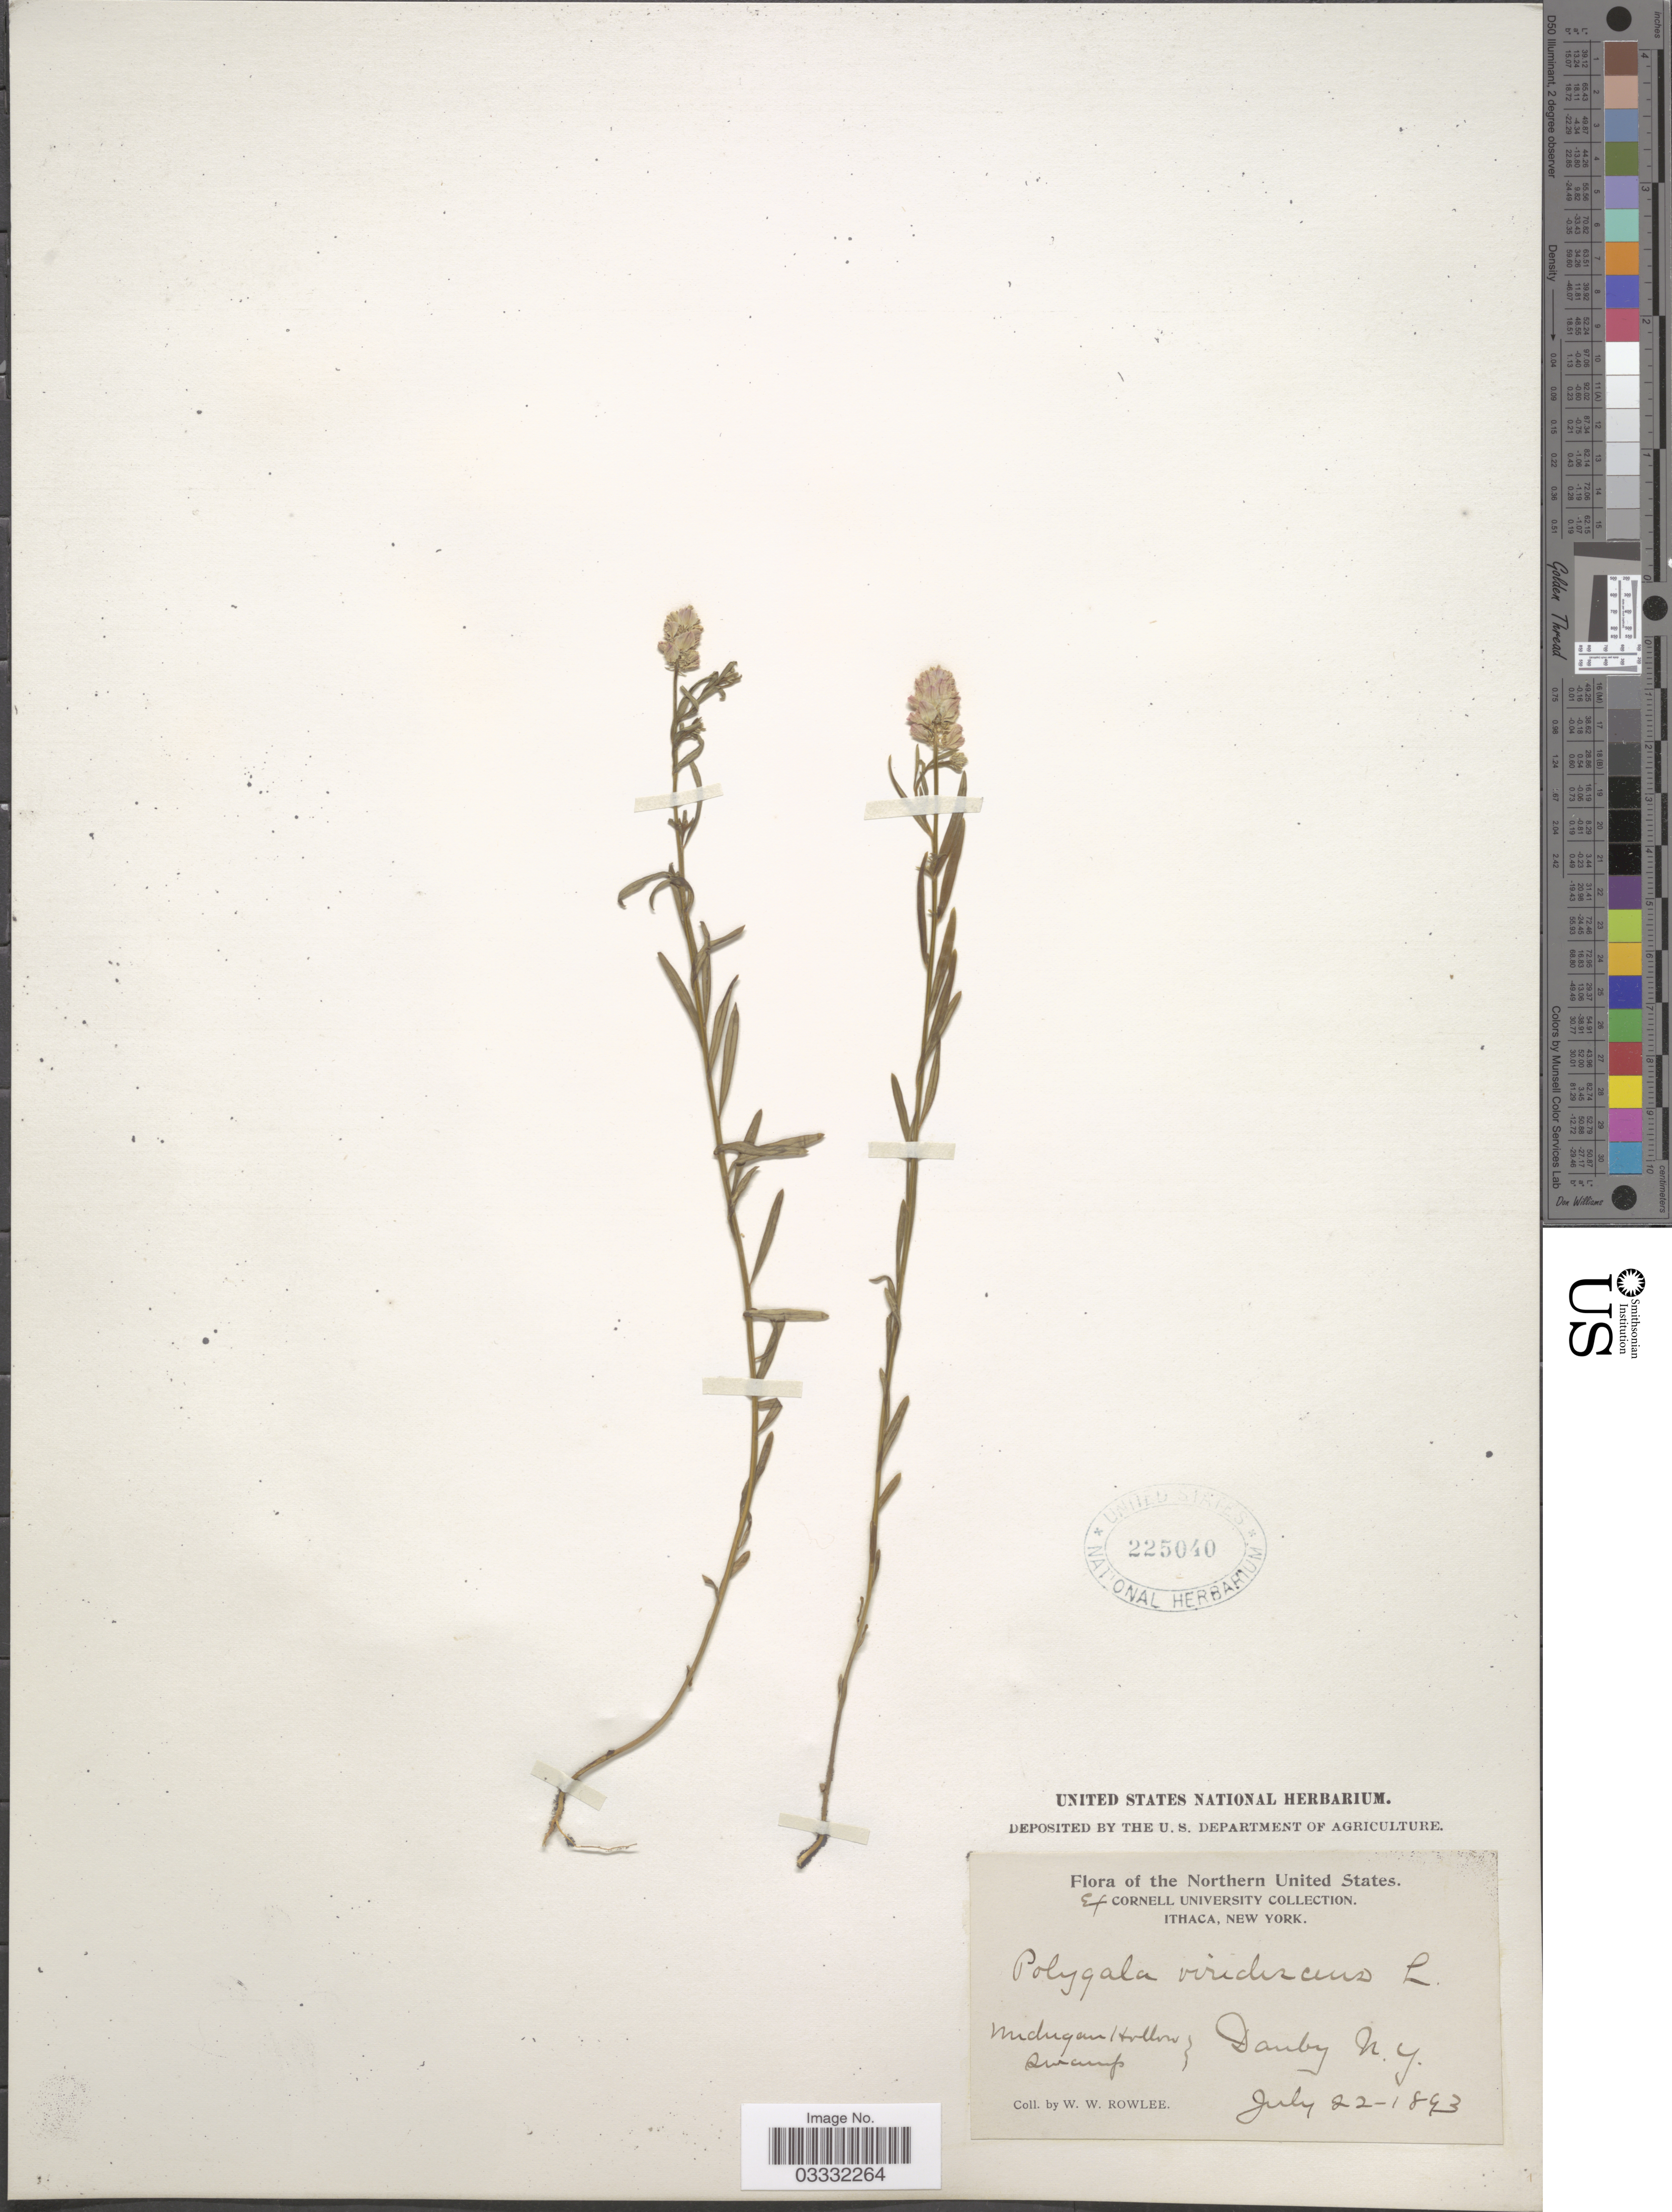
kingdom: Plantae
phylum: Tracheophyta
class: Magnoliopsida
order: Fabales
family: Polygalaceae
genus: Polygala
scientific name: Polygala sanguinea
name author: L.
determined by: Strong, Mark T., (BOT), Smithsonian Institution - National Museum of Natural History (UNITED STATES)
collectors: W. W. Rowlee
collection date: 1893-07-22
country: United States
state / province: New York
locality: Northern United States. Michigan Hollow swamp. Danby.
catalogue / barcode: US 225040